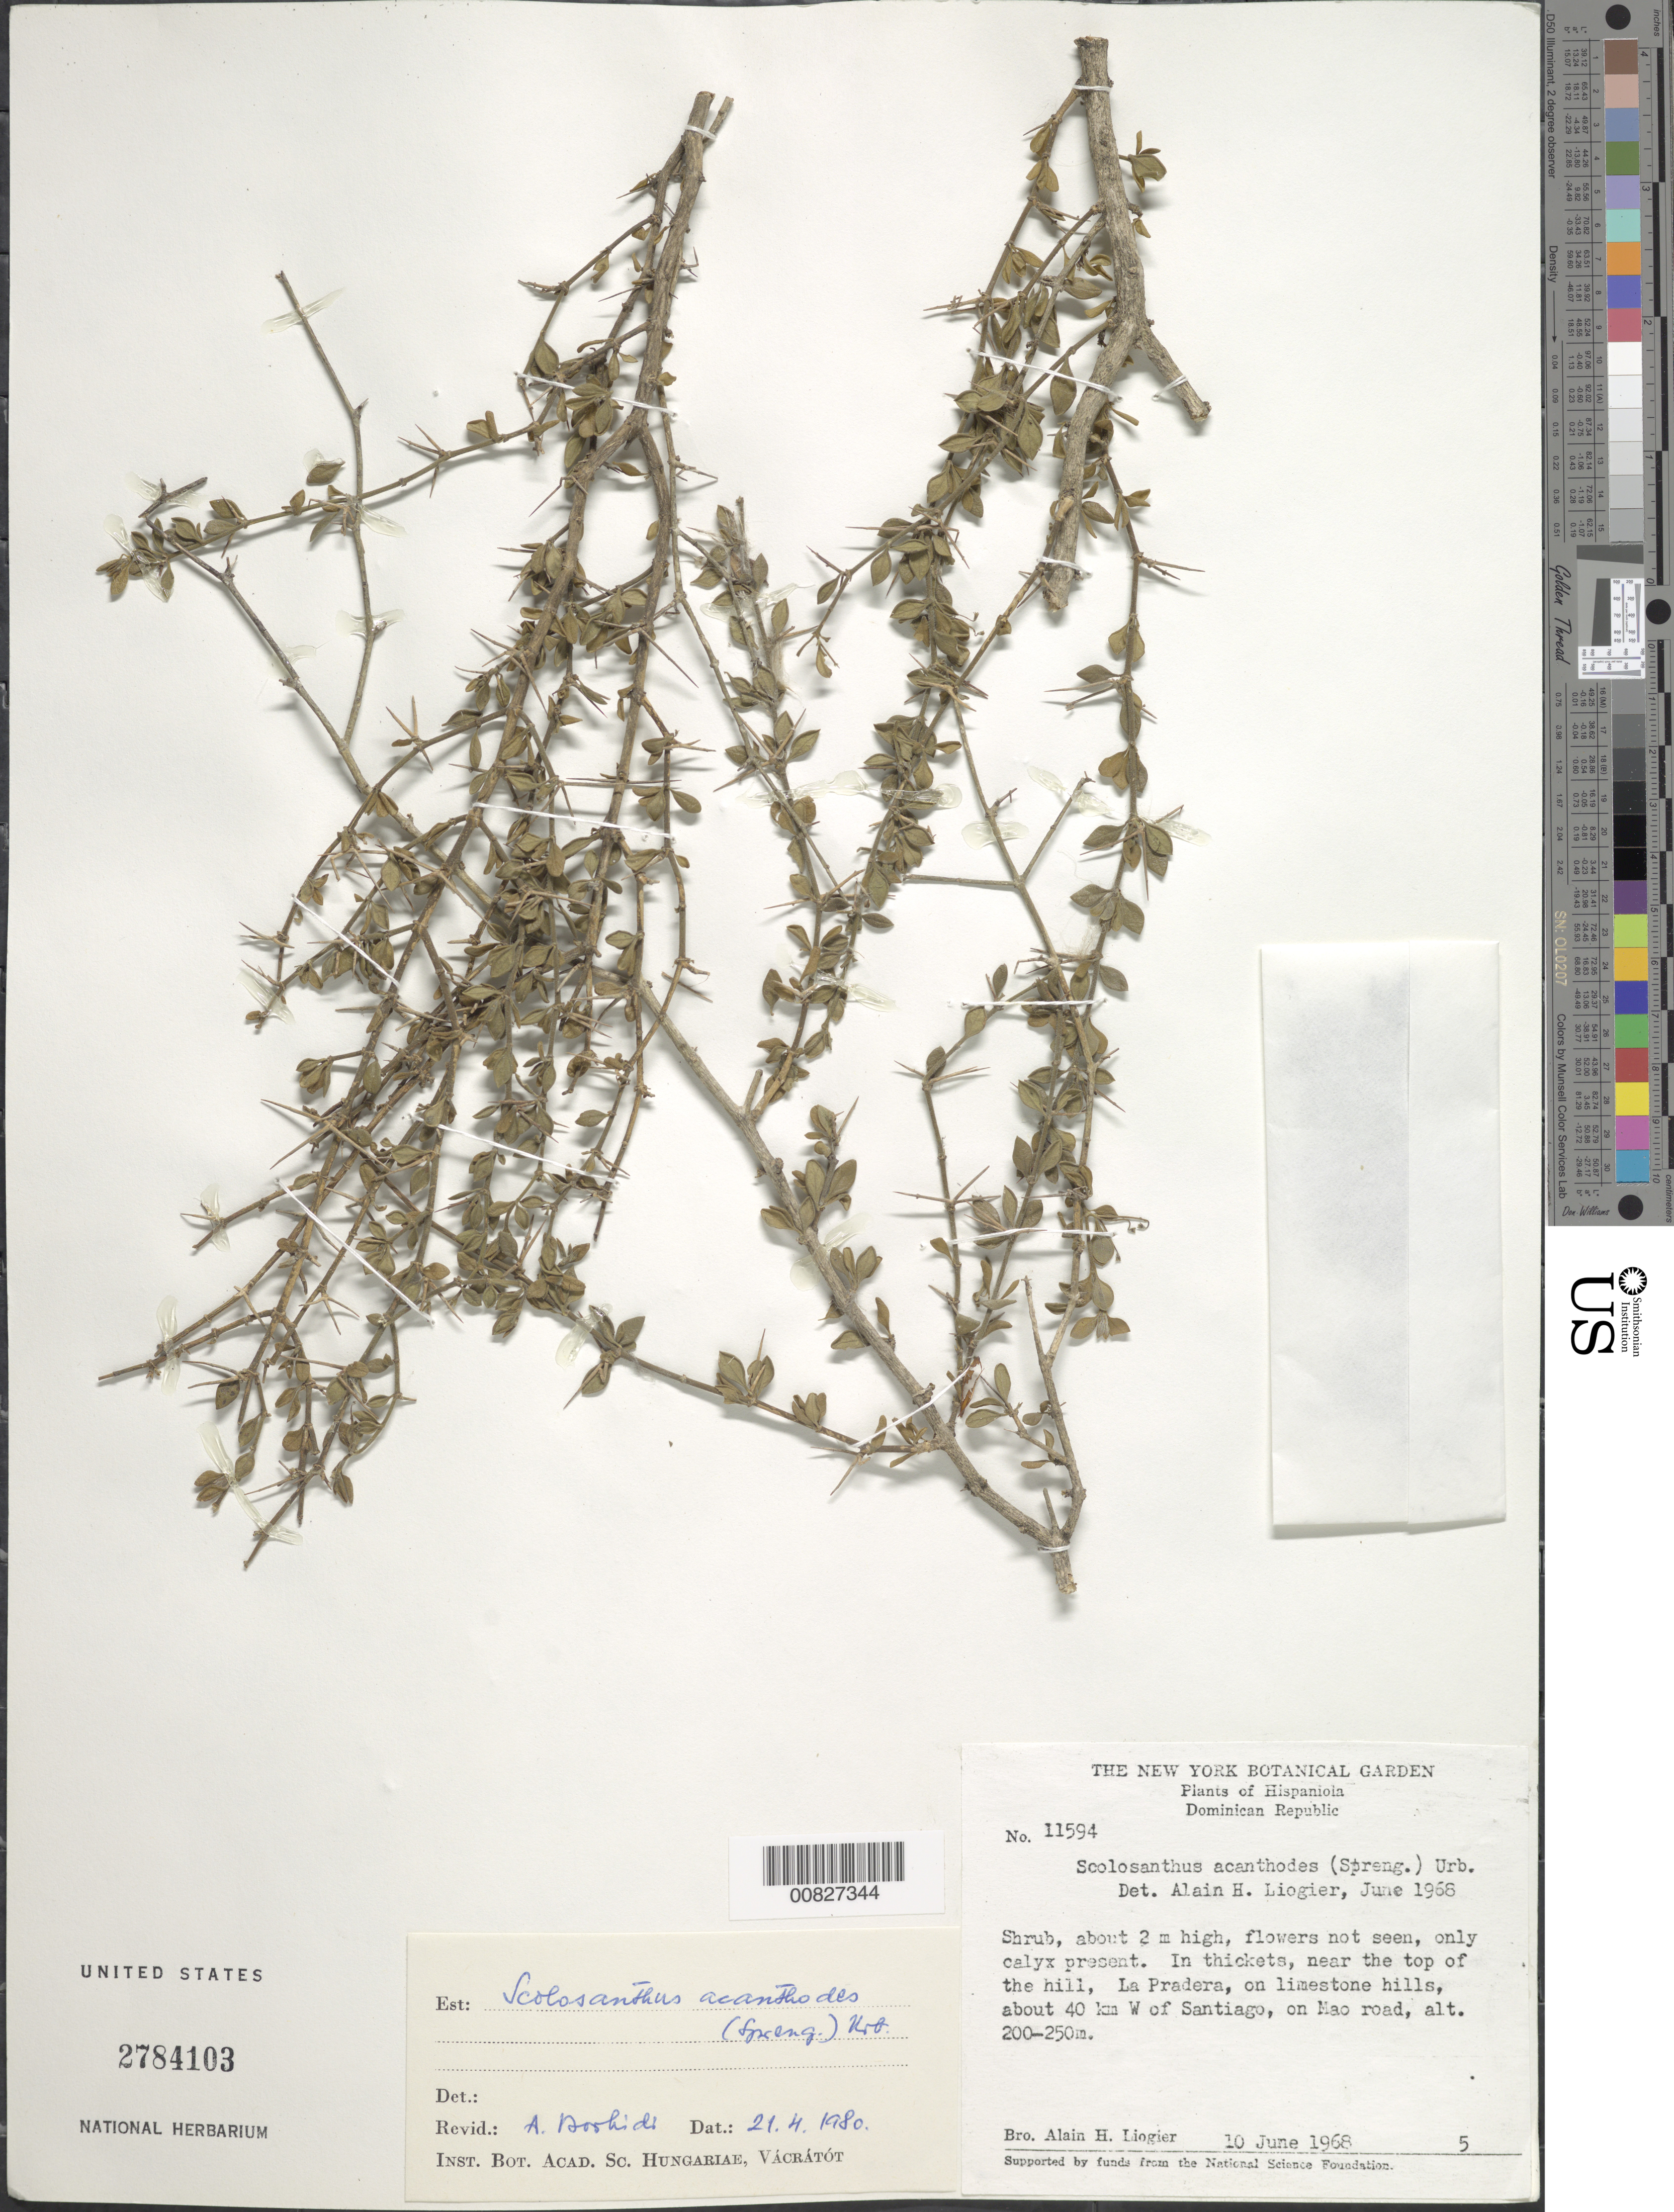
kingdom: Plantae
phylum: Tracheophyta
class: Magnoliopsida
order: Gentianales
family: Rubiaceae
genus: Scolosanthus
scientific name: Scolosanthus acanthodes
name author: (Spreng.) Urb.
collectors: A. H. Liogier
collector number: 11594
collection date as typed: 10 Jun 1968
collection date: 1968-06-10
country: Dominican Republic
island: Hispaniola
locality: La Pradera, about 40 km W of Santiago, on Mao Road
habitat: Thickets, near the top of a limestone hill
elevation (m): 200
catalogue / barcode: US 2784103